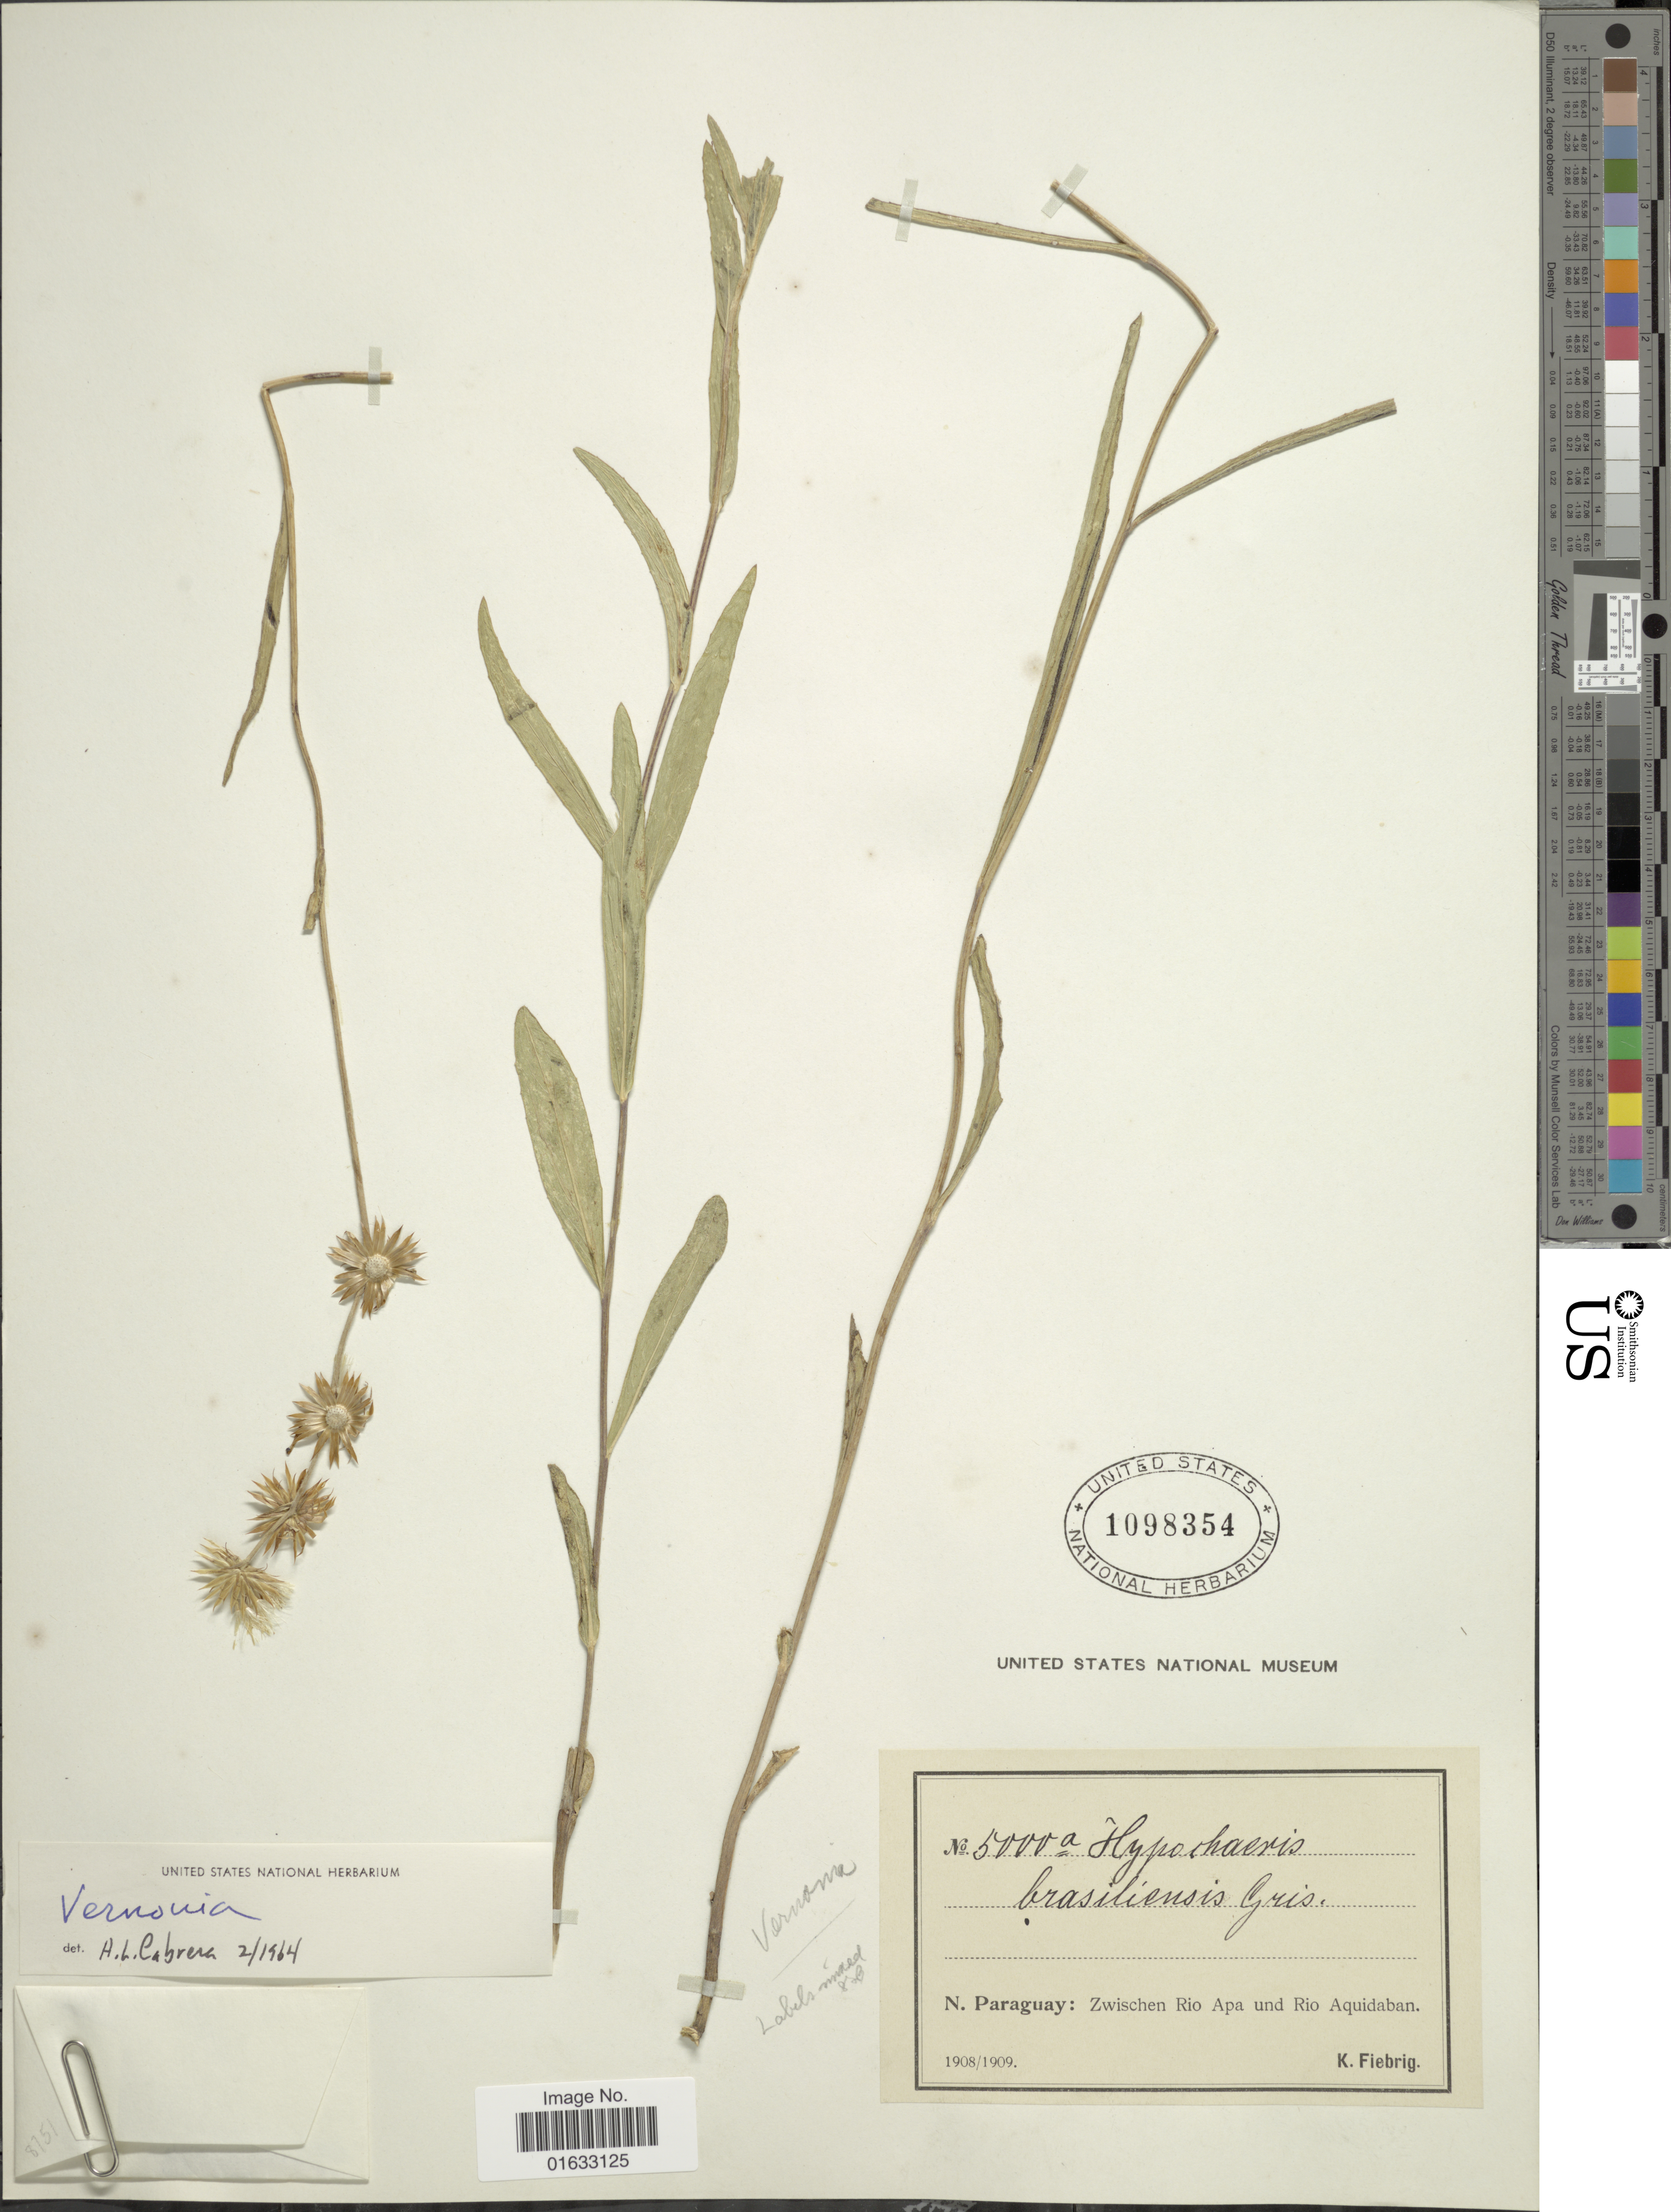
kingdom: Plantae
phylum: Tracheophyta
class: Magnoliopsida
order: Asterales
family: Asteraceae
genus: Chrysolaena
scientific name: Chrysolaena flexuosa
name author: (Sims) H. Rob.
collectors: K. Fiebrig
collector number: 5000A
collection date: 1908/1909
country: Paraguay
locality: N. Paraguay: Zwischen Rio Apa und Rio Aquidaban.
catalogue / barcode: US 1098354